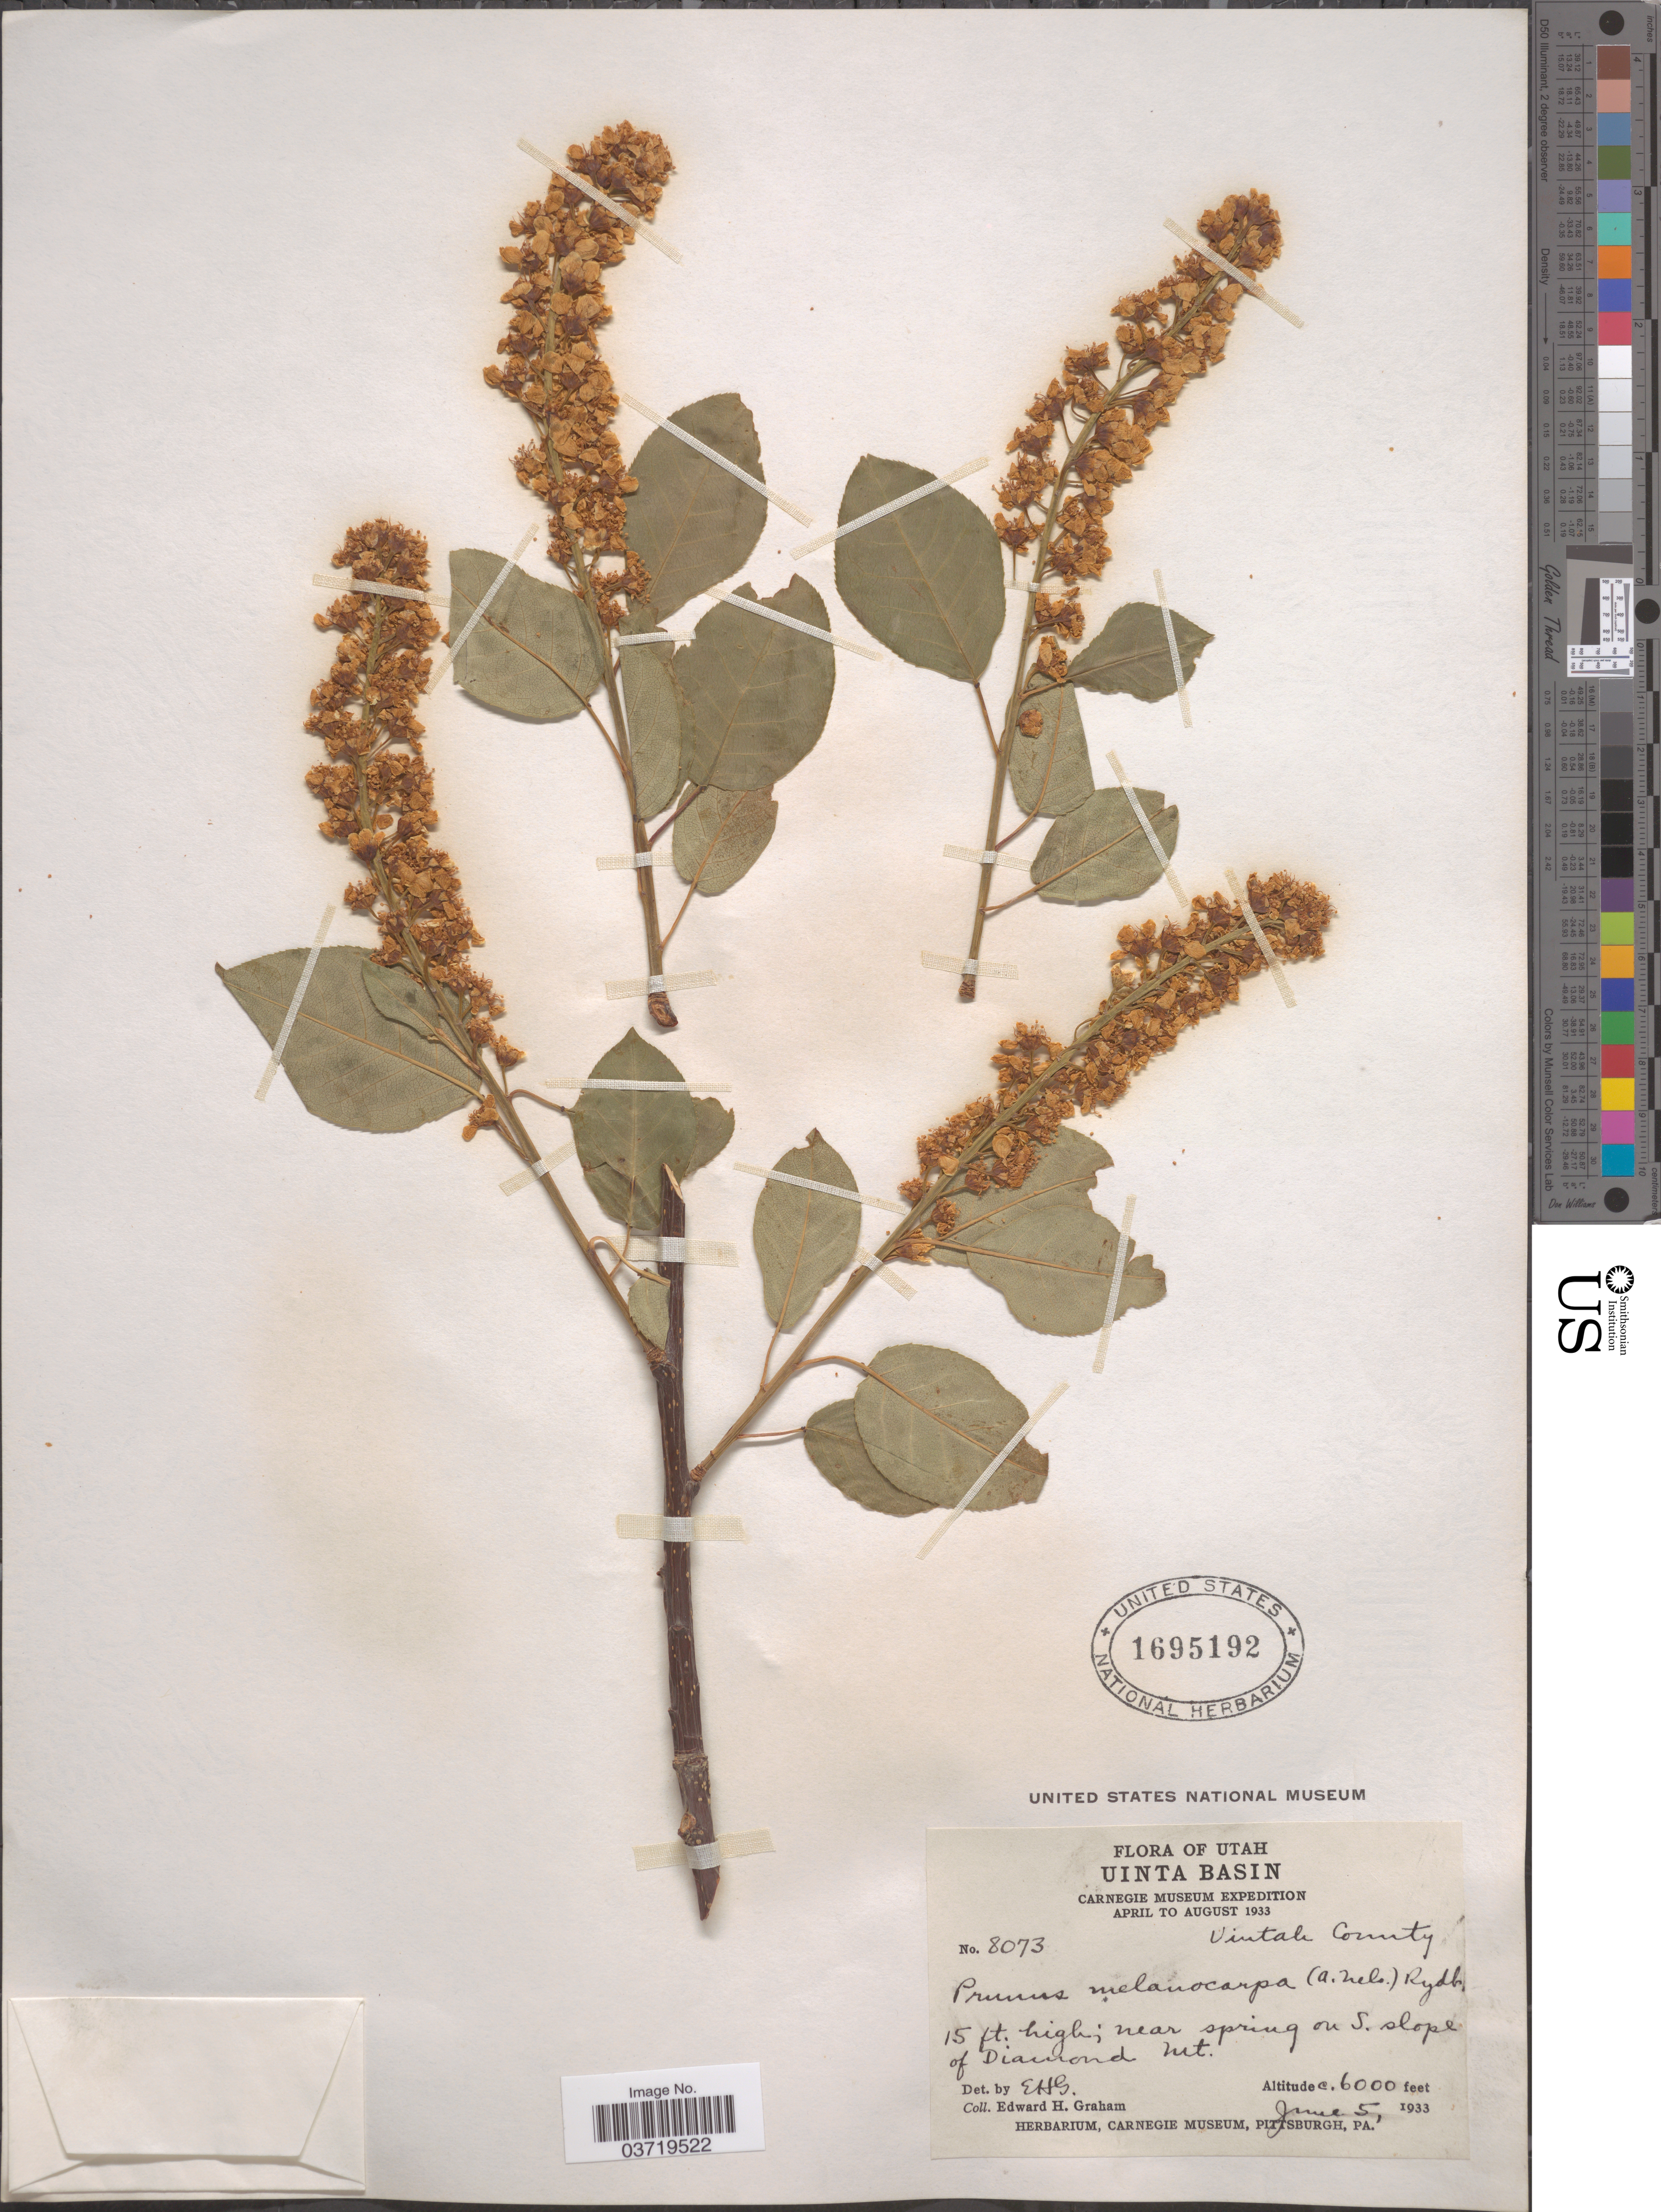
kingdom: Plantae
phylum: Tracheophyta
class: Magnoliopsida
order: Rosales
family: Rosaceae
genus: Prunus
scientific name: Prunus virginiana var. demissa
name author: (Nutt.) Torr.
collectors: E. H. Graham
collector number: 8073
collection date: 1933-06-05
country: United States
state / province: Utah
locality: Uinta Basin. Uintah County. Near spring on S. slope of Diamond Mt.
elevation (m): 1829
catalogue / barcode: US 1695192